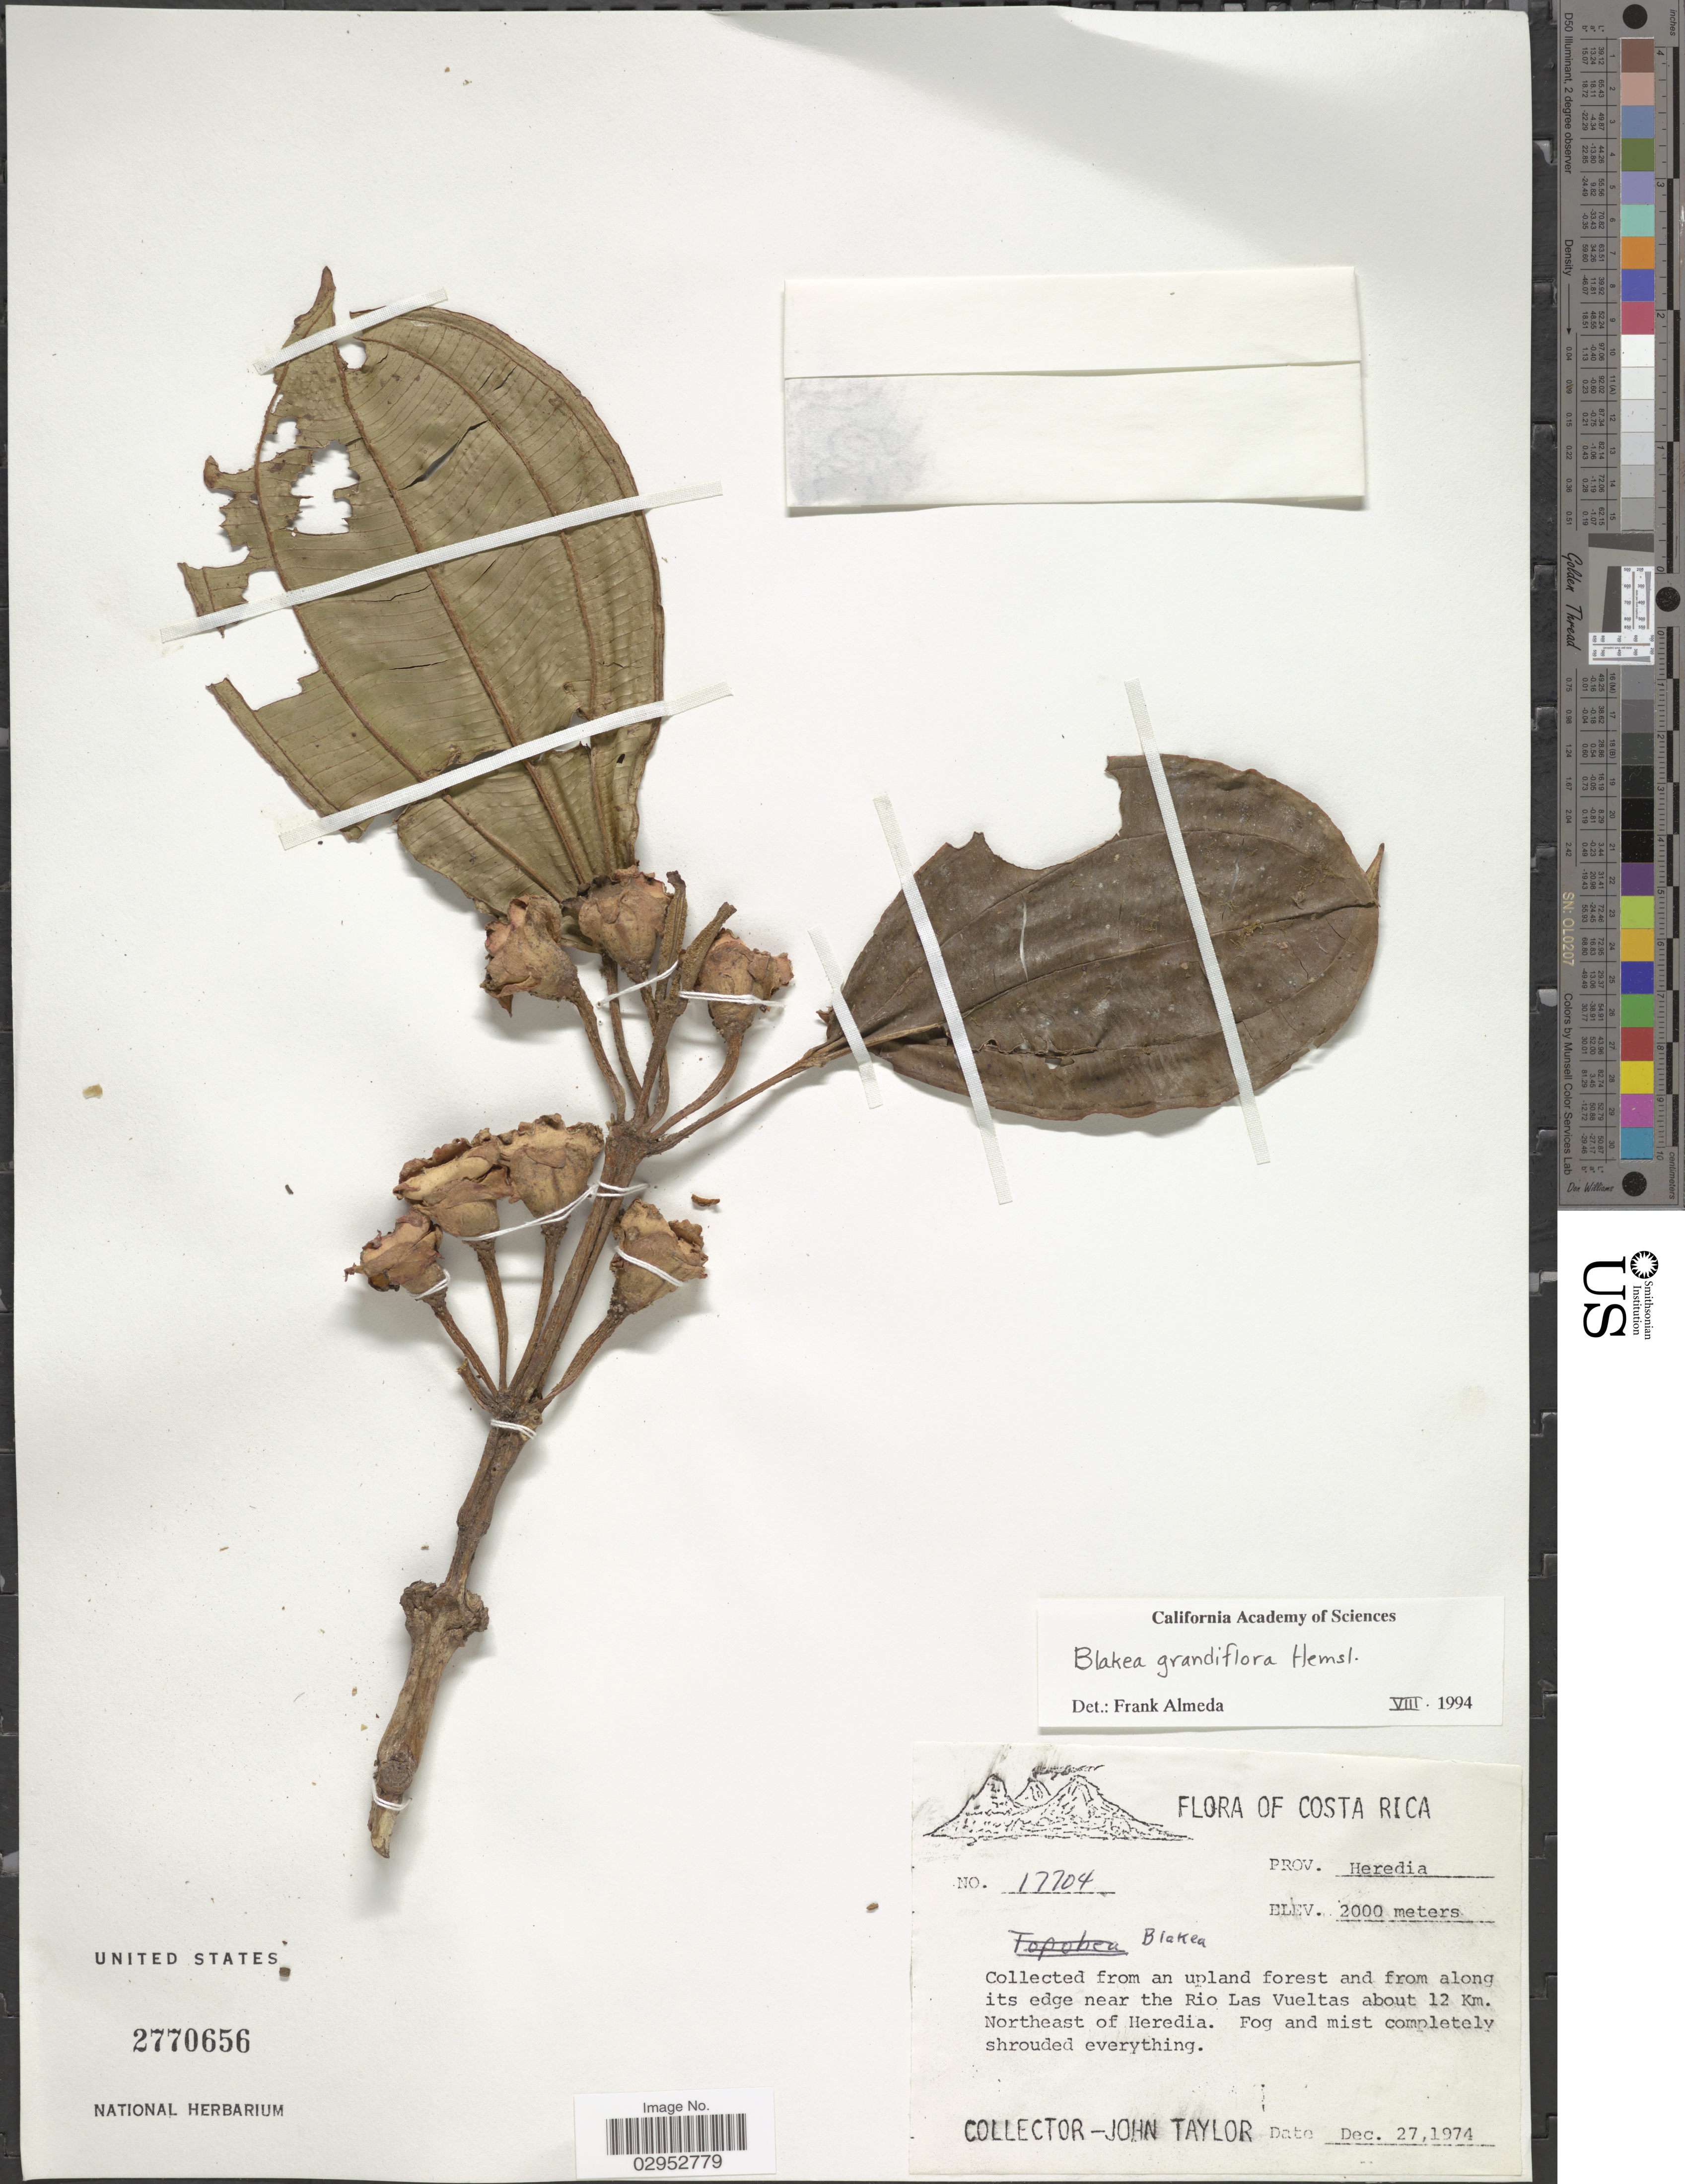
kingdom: Plantae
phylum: Tracheophyta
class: Magnoliopsida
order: Myrtales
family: Melastomataceae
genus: Blakea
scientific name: Blakea grandiflora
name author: Hemsl.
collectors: J. Taylor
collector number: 17704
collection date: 1974-12-27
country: Costa Rica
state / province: Heredia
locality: Prov. Heredia. Collected from an upland forest and from along its edge near the Rio Las Vueltas about 12 Km. Northeast of Heredia.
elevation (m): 2000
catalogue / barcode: US 2770656